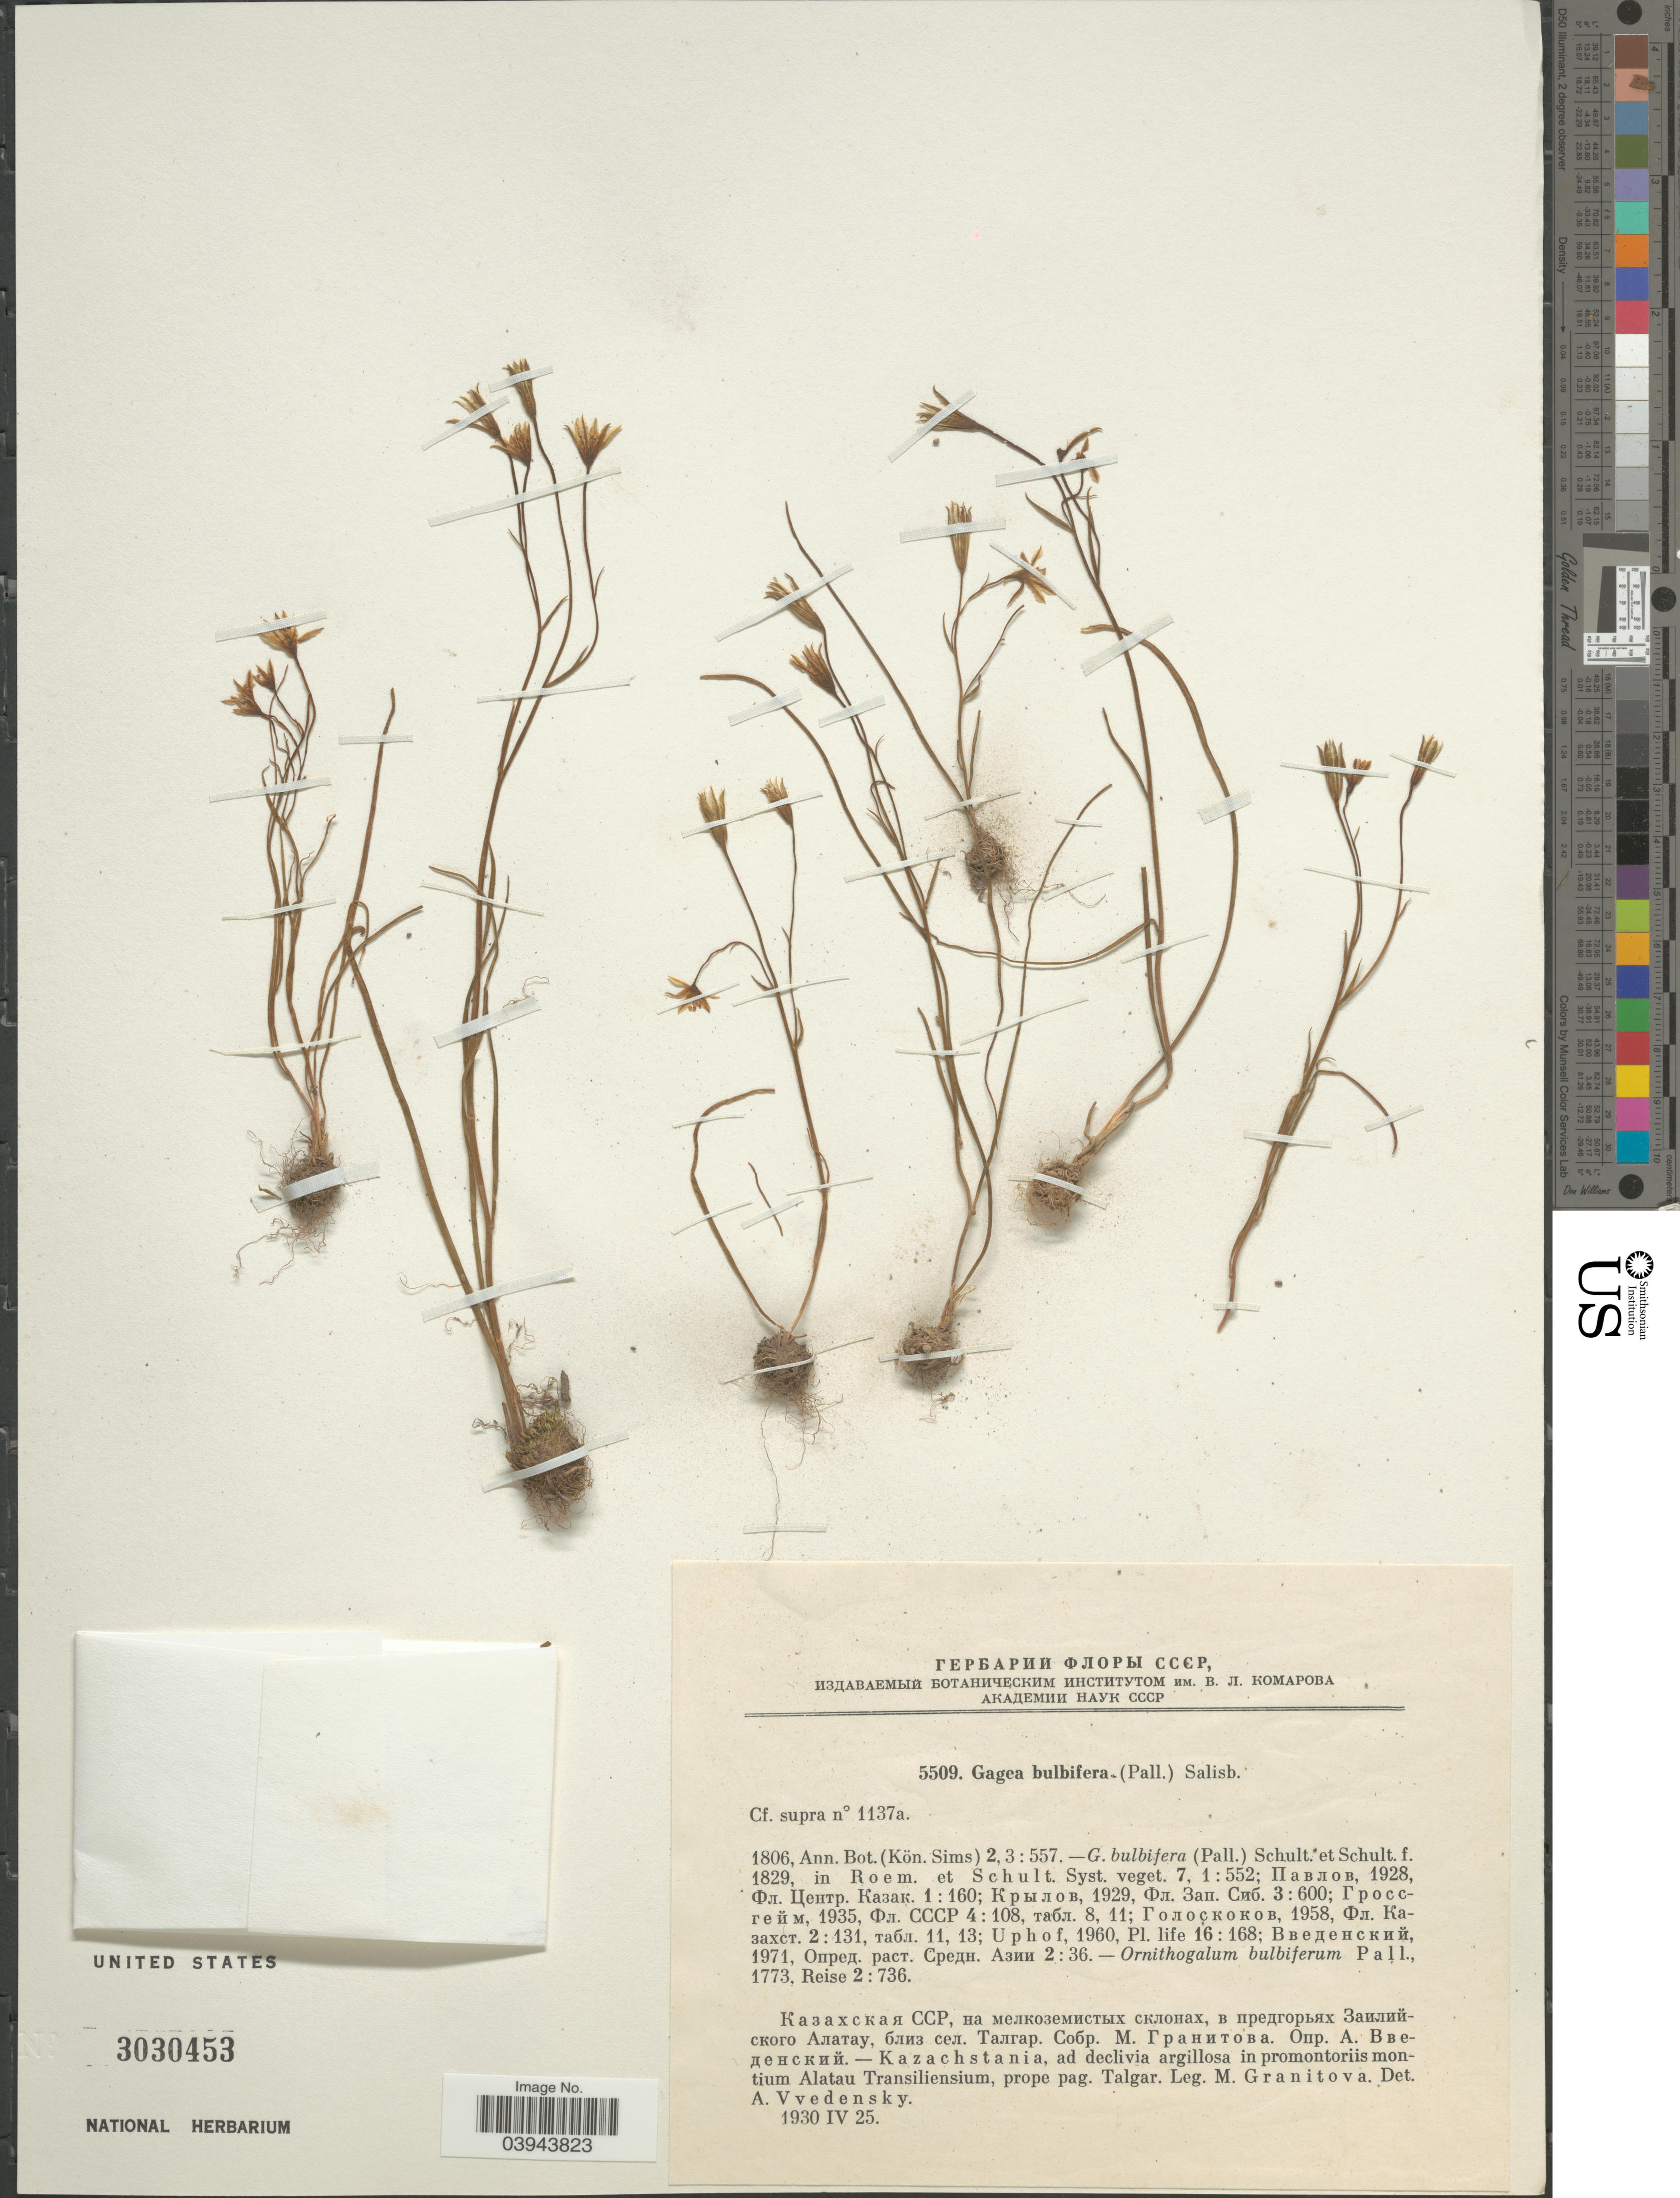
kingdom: Plantae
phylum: Tracheophyta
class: Liliopsida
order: Liliales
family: Liliaceae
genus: Gagea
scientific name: Gagea bulbifera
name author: (Pall.) Salisb.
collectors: M. Granitova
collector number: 5509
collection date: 1930-04-25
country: Kazakhstan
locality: Kazachstania, ad declivia argillosa in promontoriis montium Alatau Transiliensium, prope pag. Talgar.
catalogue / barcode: US 3030453